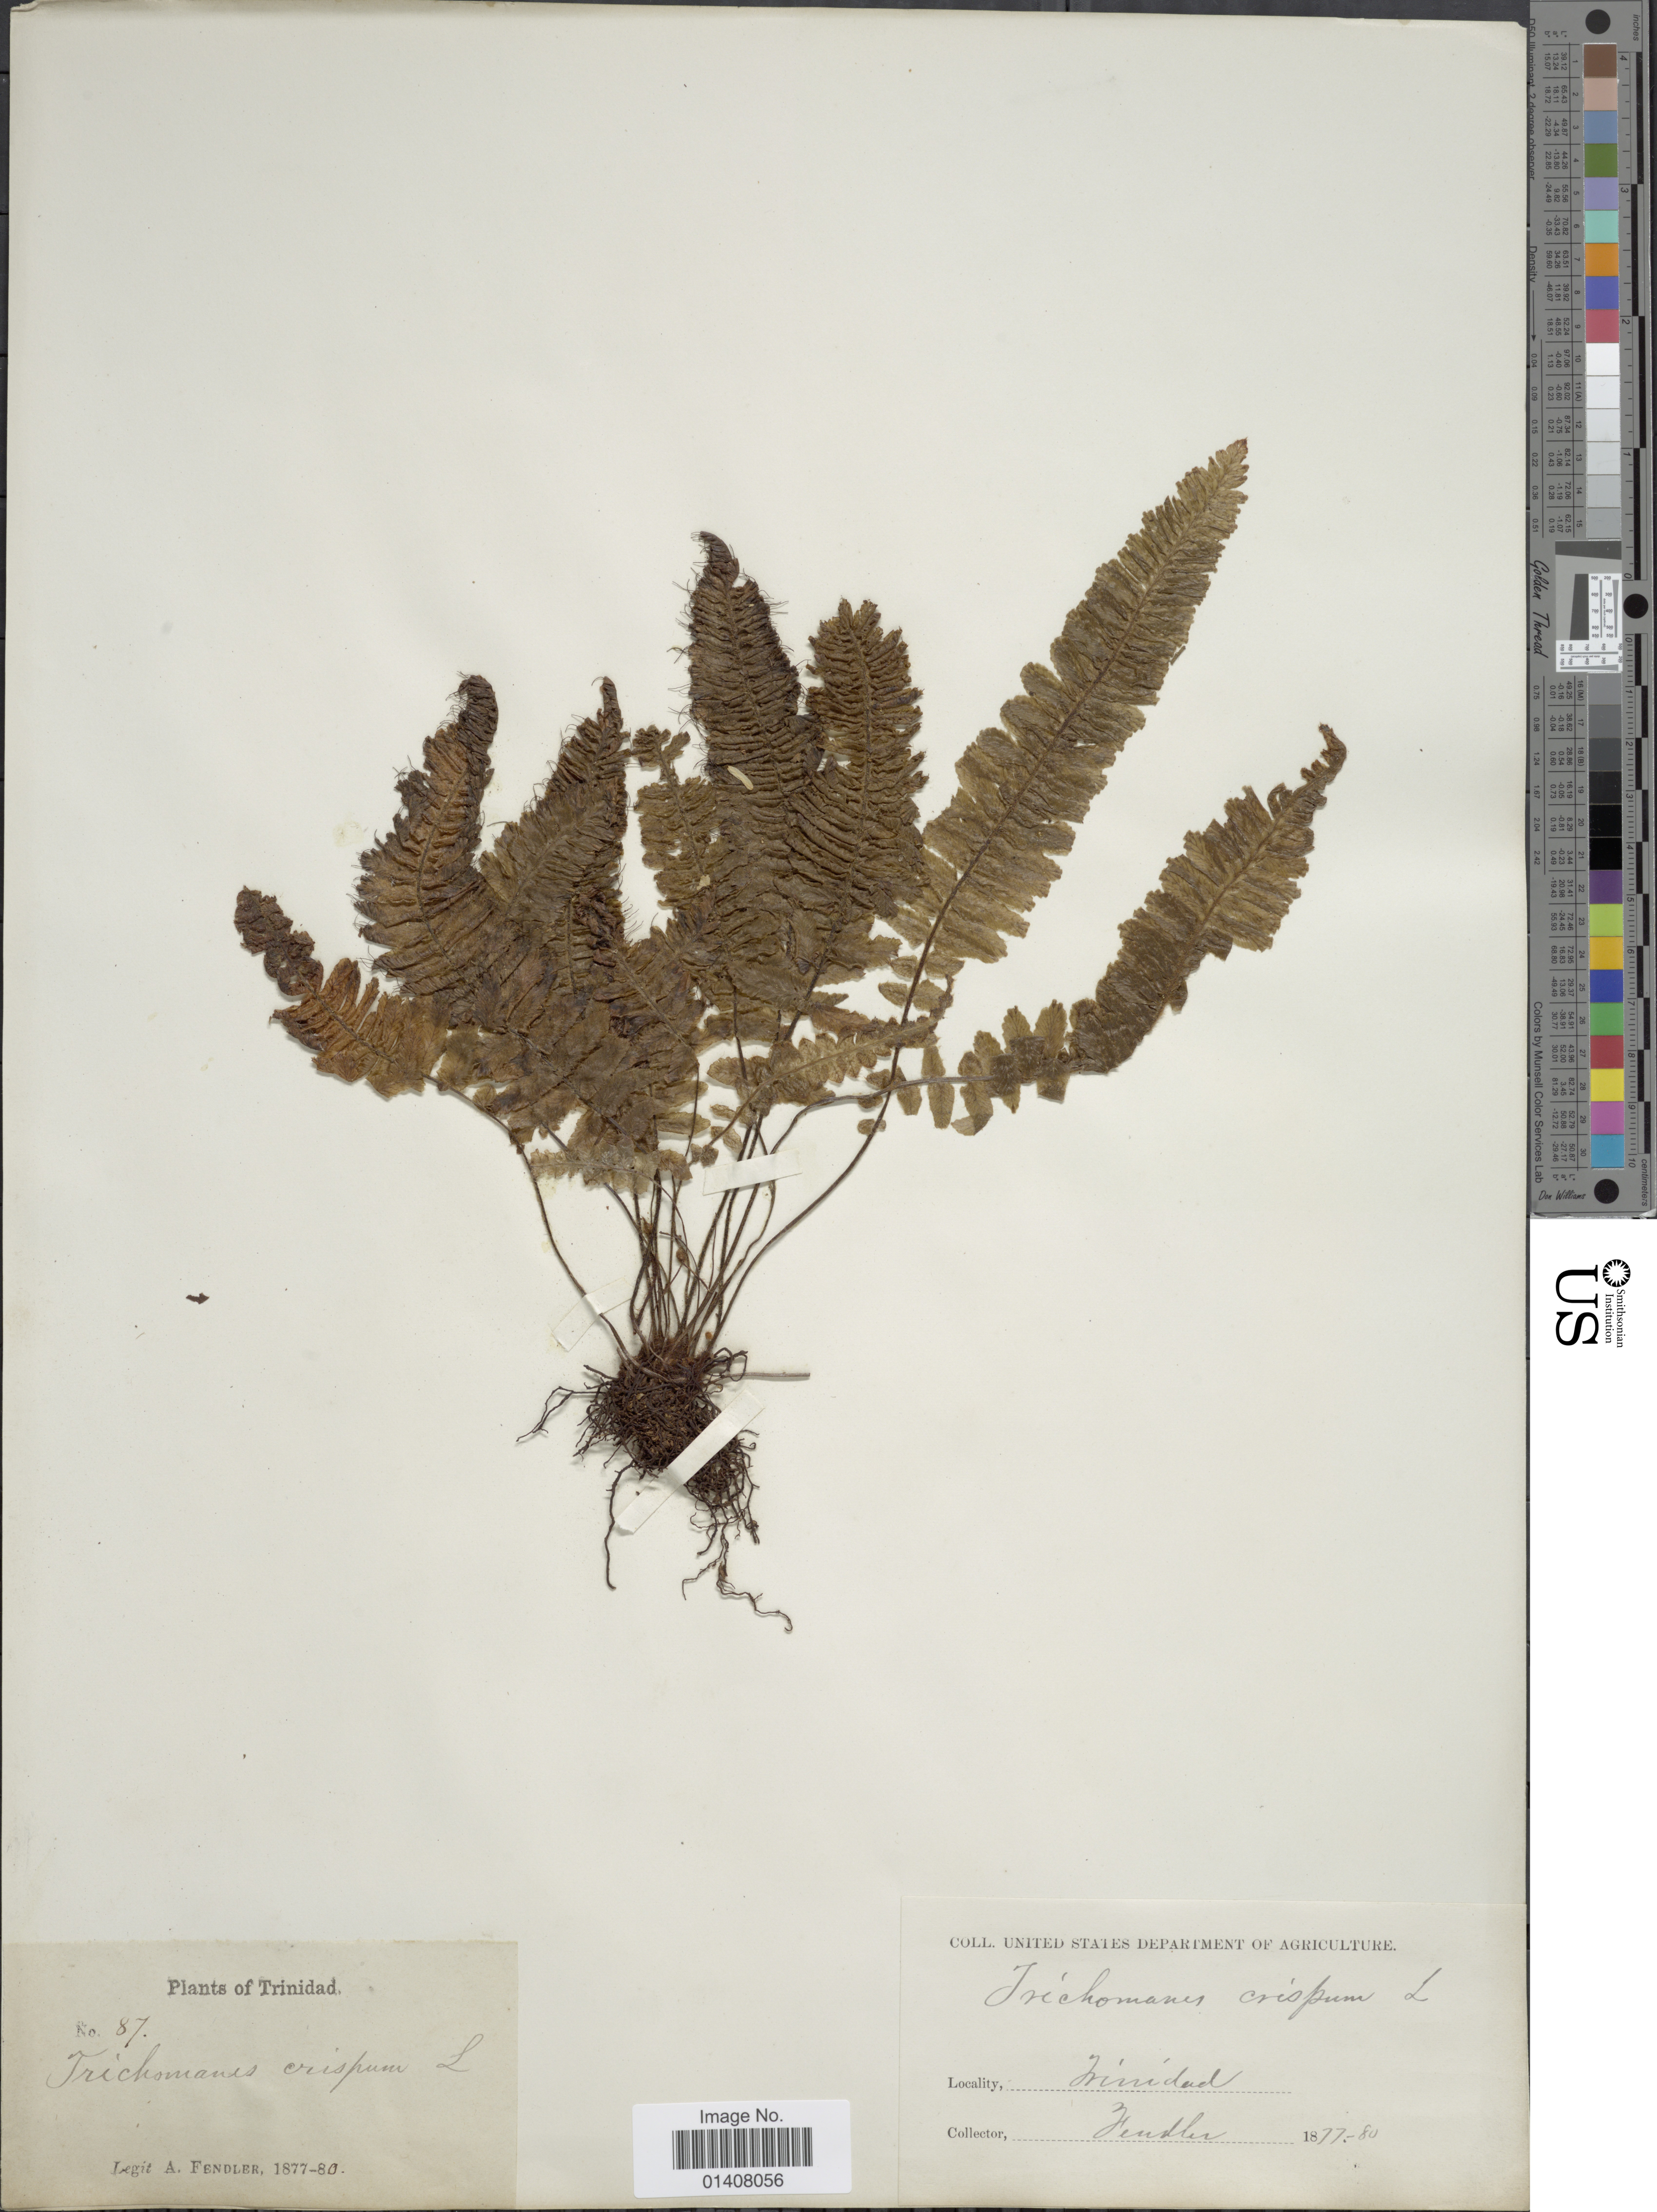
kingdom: Plantae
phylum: Tracheophyta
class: Polypodiopsida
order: Hymenophyllales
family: Hymenophyllaceae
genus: Trichomanes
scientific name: Trichomanes crispum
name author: L.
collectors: A. Fendler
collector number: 87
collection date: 1880/1887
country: Trinidad and Tobago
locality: Trinidad